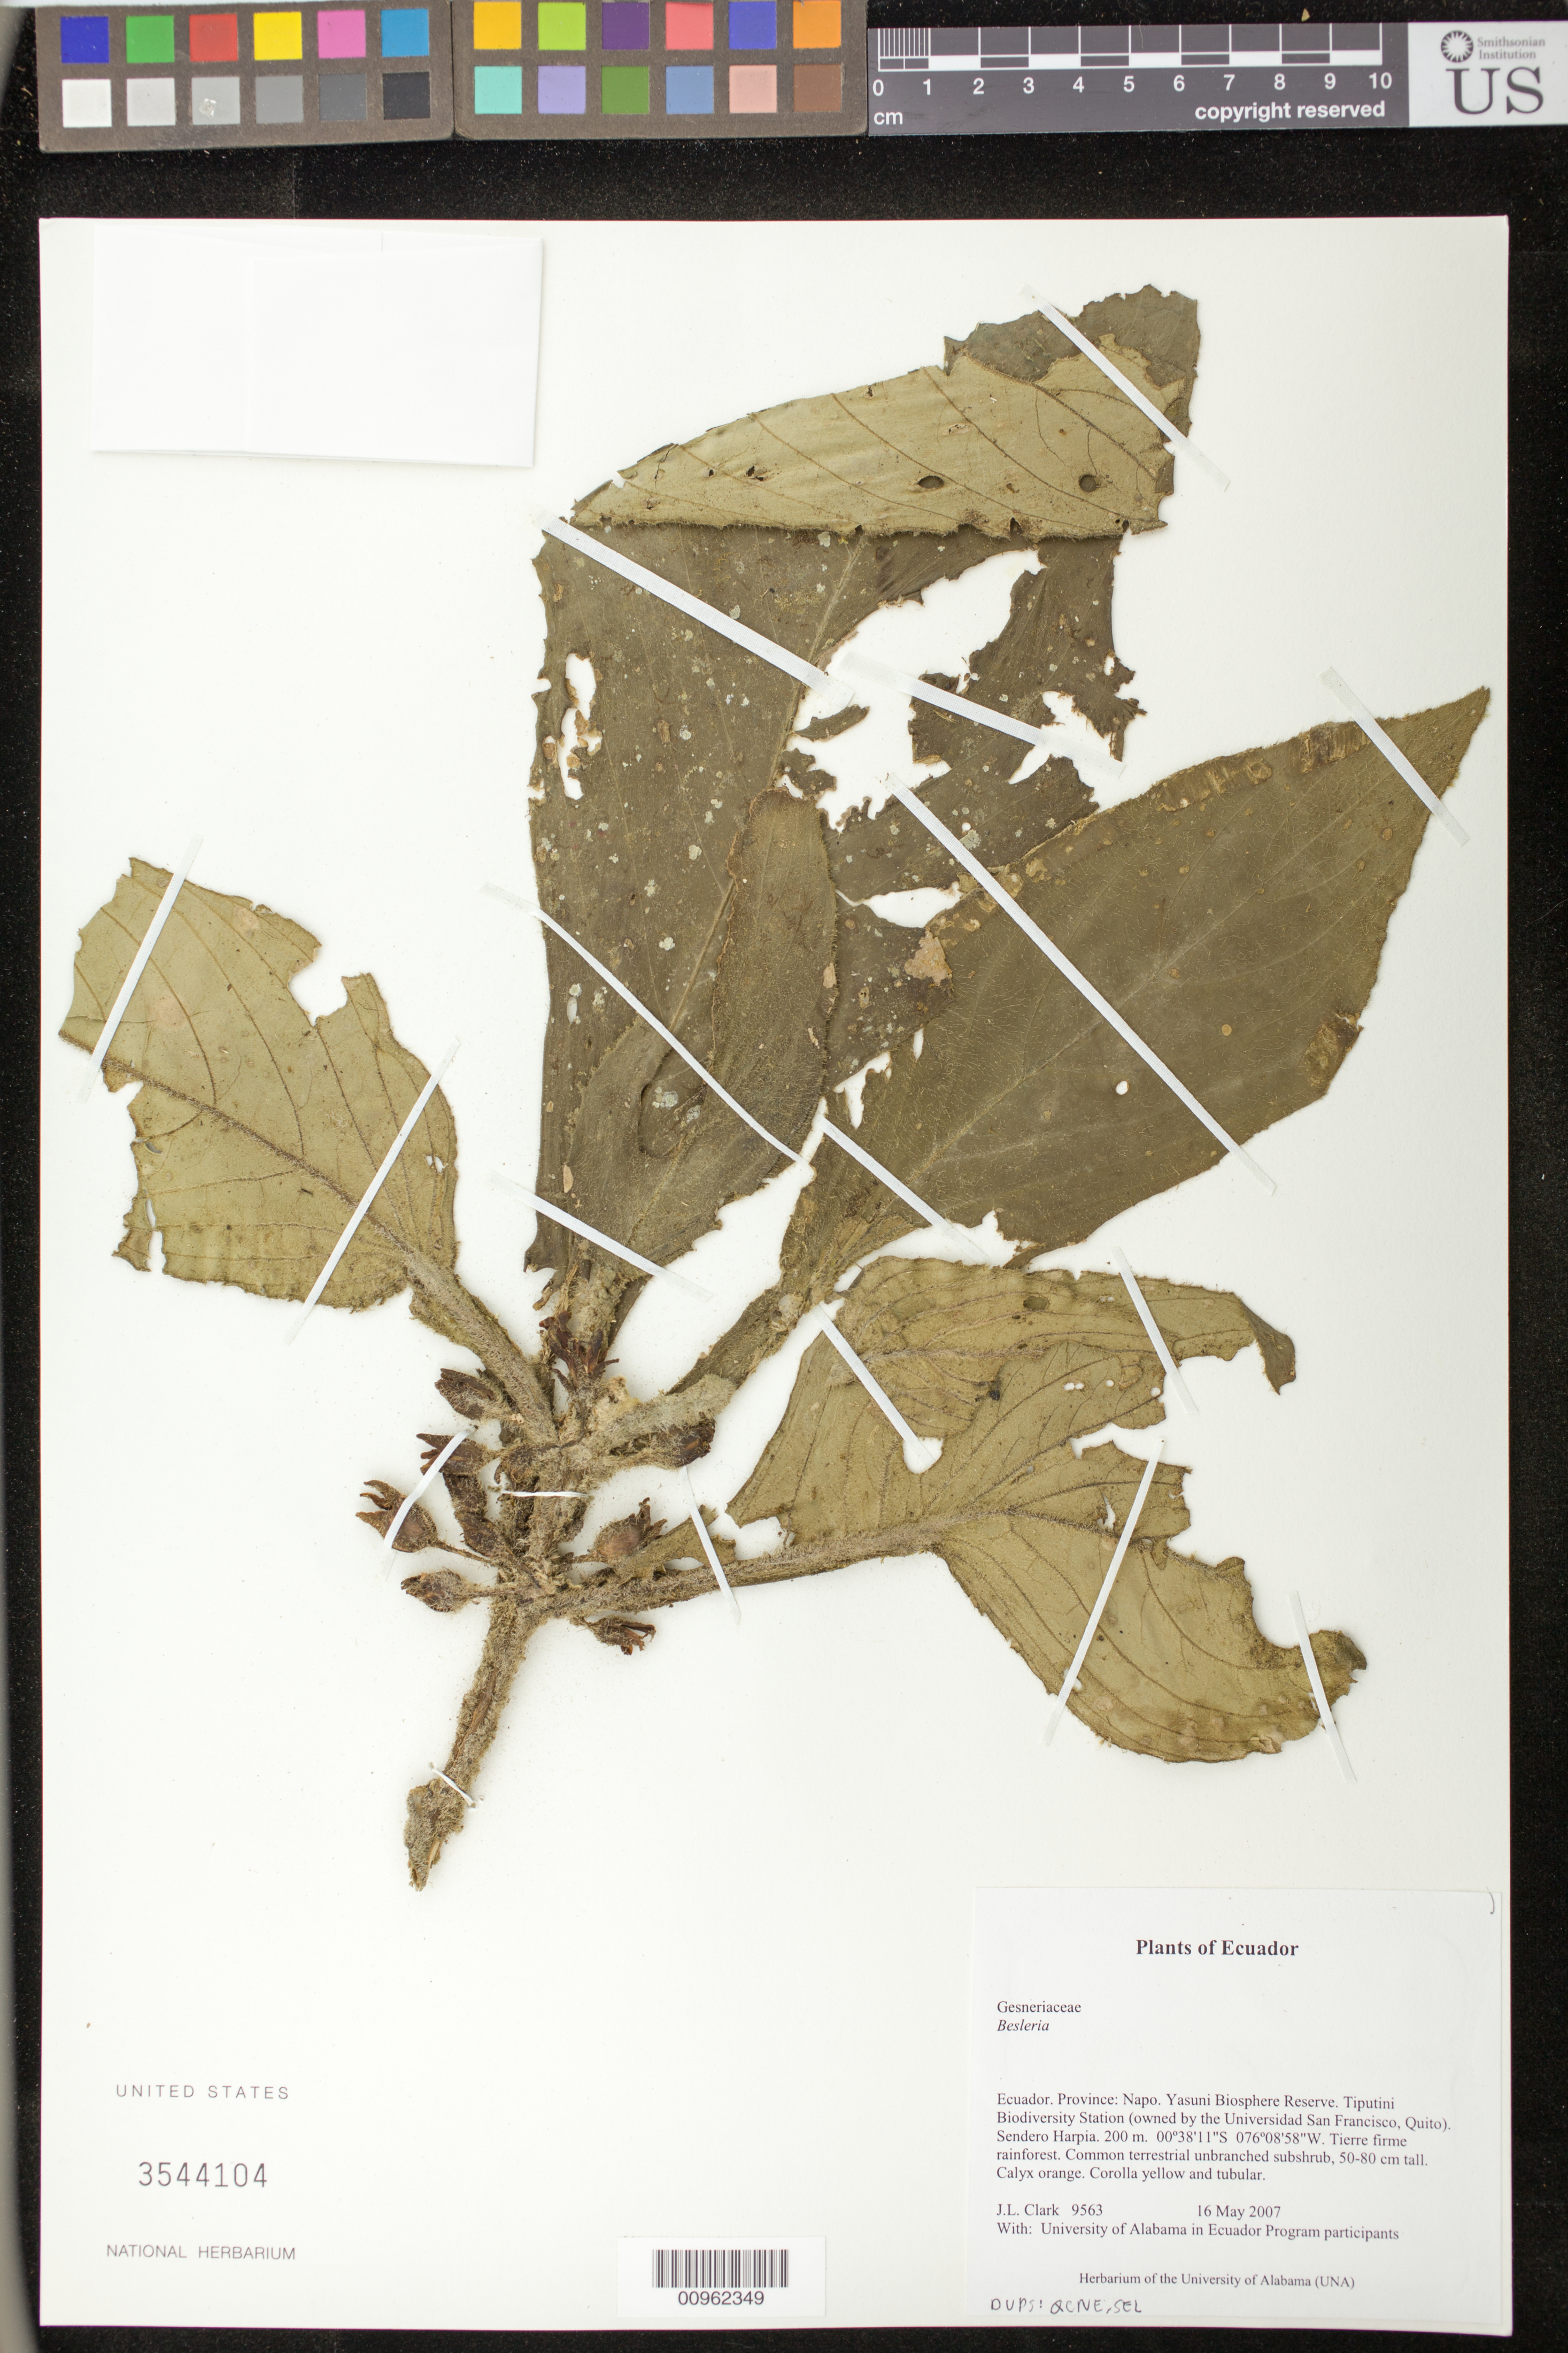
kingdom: Plantae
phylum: Tracheophyta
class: Magnoliopsida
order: Lamiales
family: Gesneriaceae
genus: Besleria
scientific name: Besleria sp.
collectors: J. L. Clark & University of Alabama in Ecuador Program participants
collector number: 9563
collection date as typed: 16 May 2007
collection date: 2007-05-16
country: Ecuador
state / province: Napo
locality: Yasuni Biosphere Reserve. Tiputini Biodiversity Station (owned by the Universidad San Francisco, Quito). Sendero Harpia.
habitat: Tierre firme rainforest.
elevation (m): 200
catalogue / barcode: US 3544104